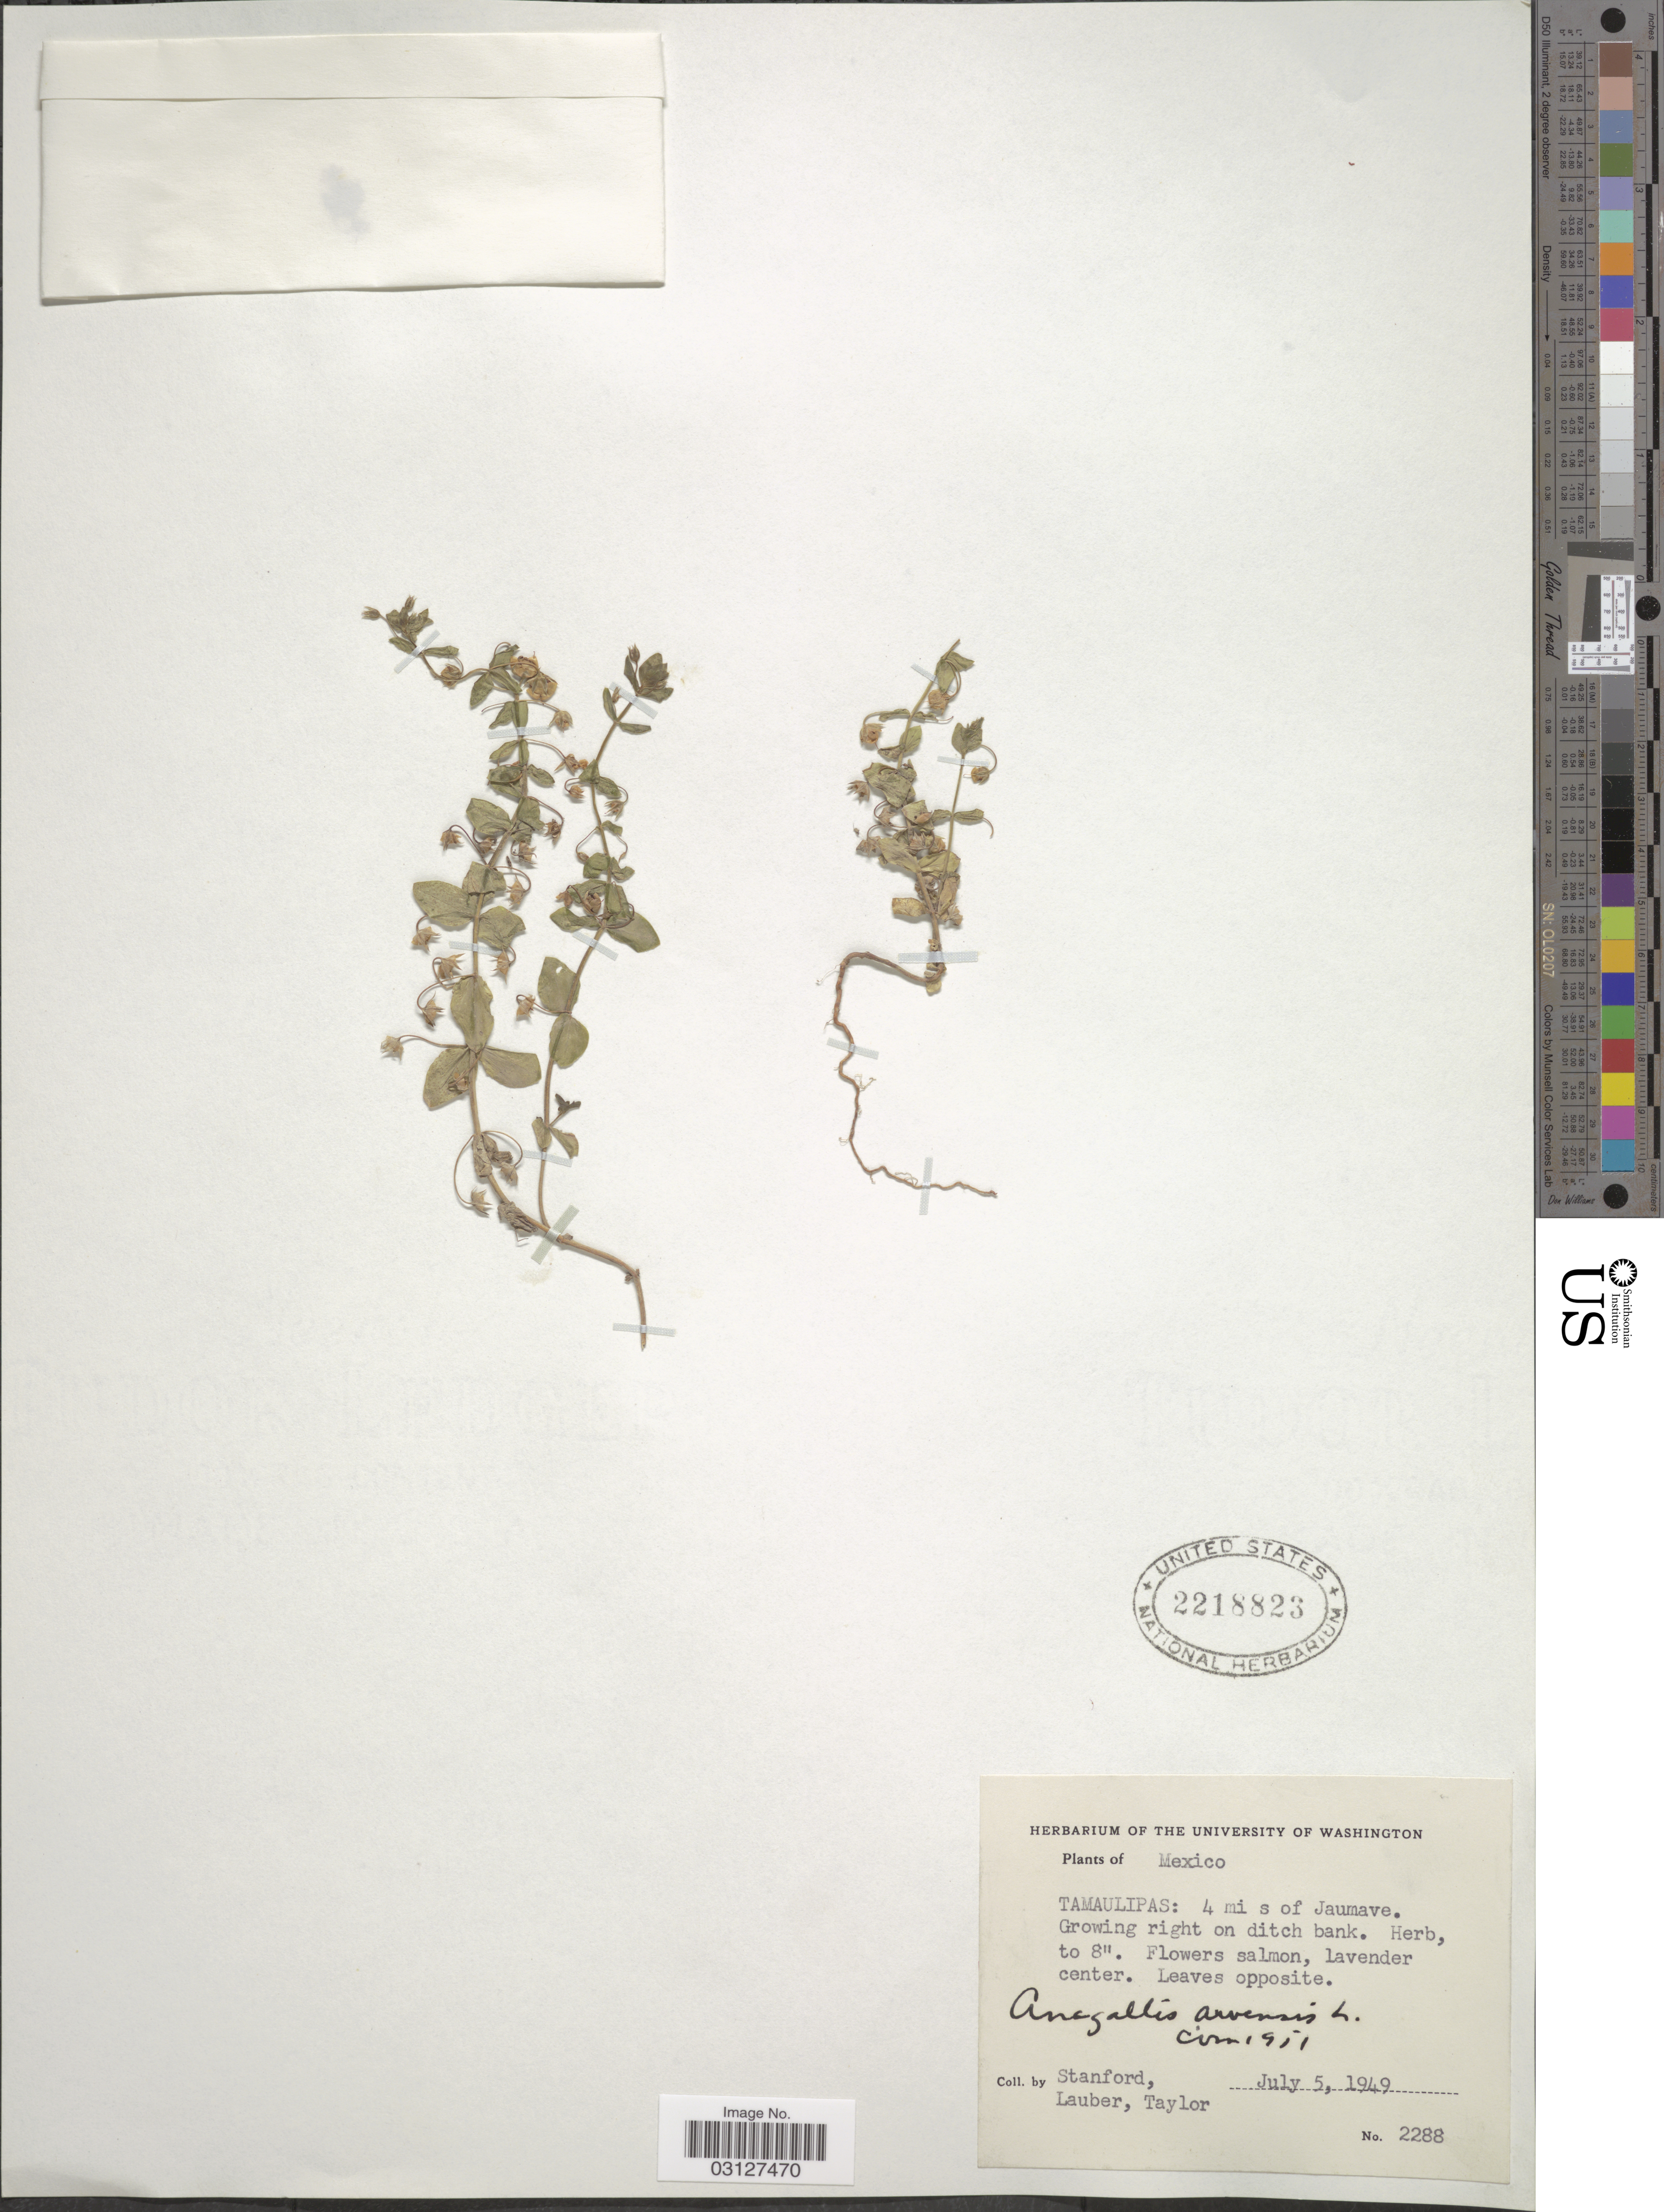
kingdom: Plantae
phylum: Tracheophyta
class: Magnoliopsida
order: Ericales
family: Primulaceae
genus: Anagallis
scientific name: Anagallis arvensis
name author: L.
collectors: -. Stanford, Lauber, -- & -- Taylor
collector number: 2288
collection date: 1949-07-05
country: Mexico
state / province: Tamaulipas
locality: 4 mi s of Jaumave.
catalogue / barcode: US 2218823